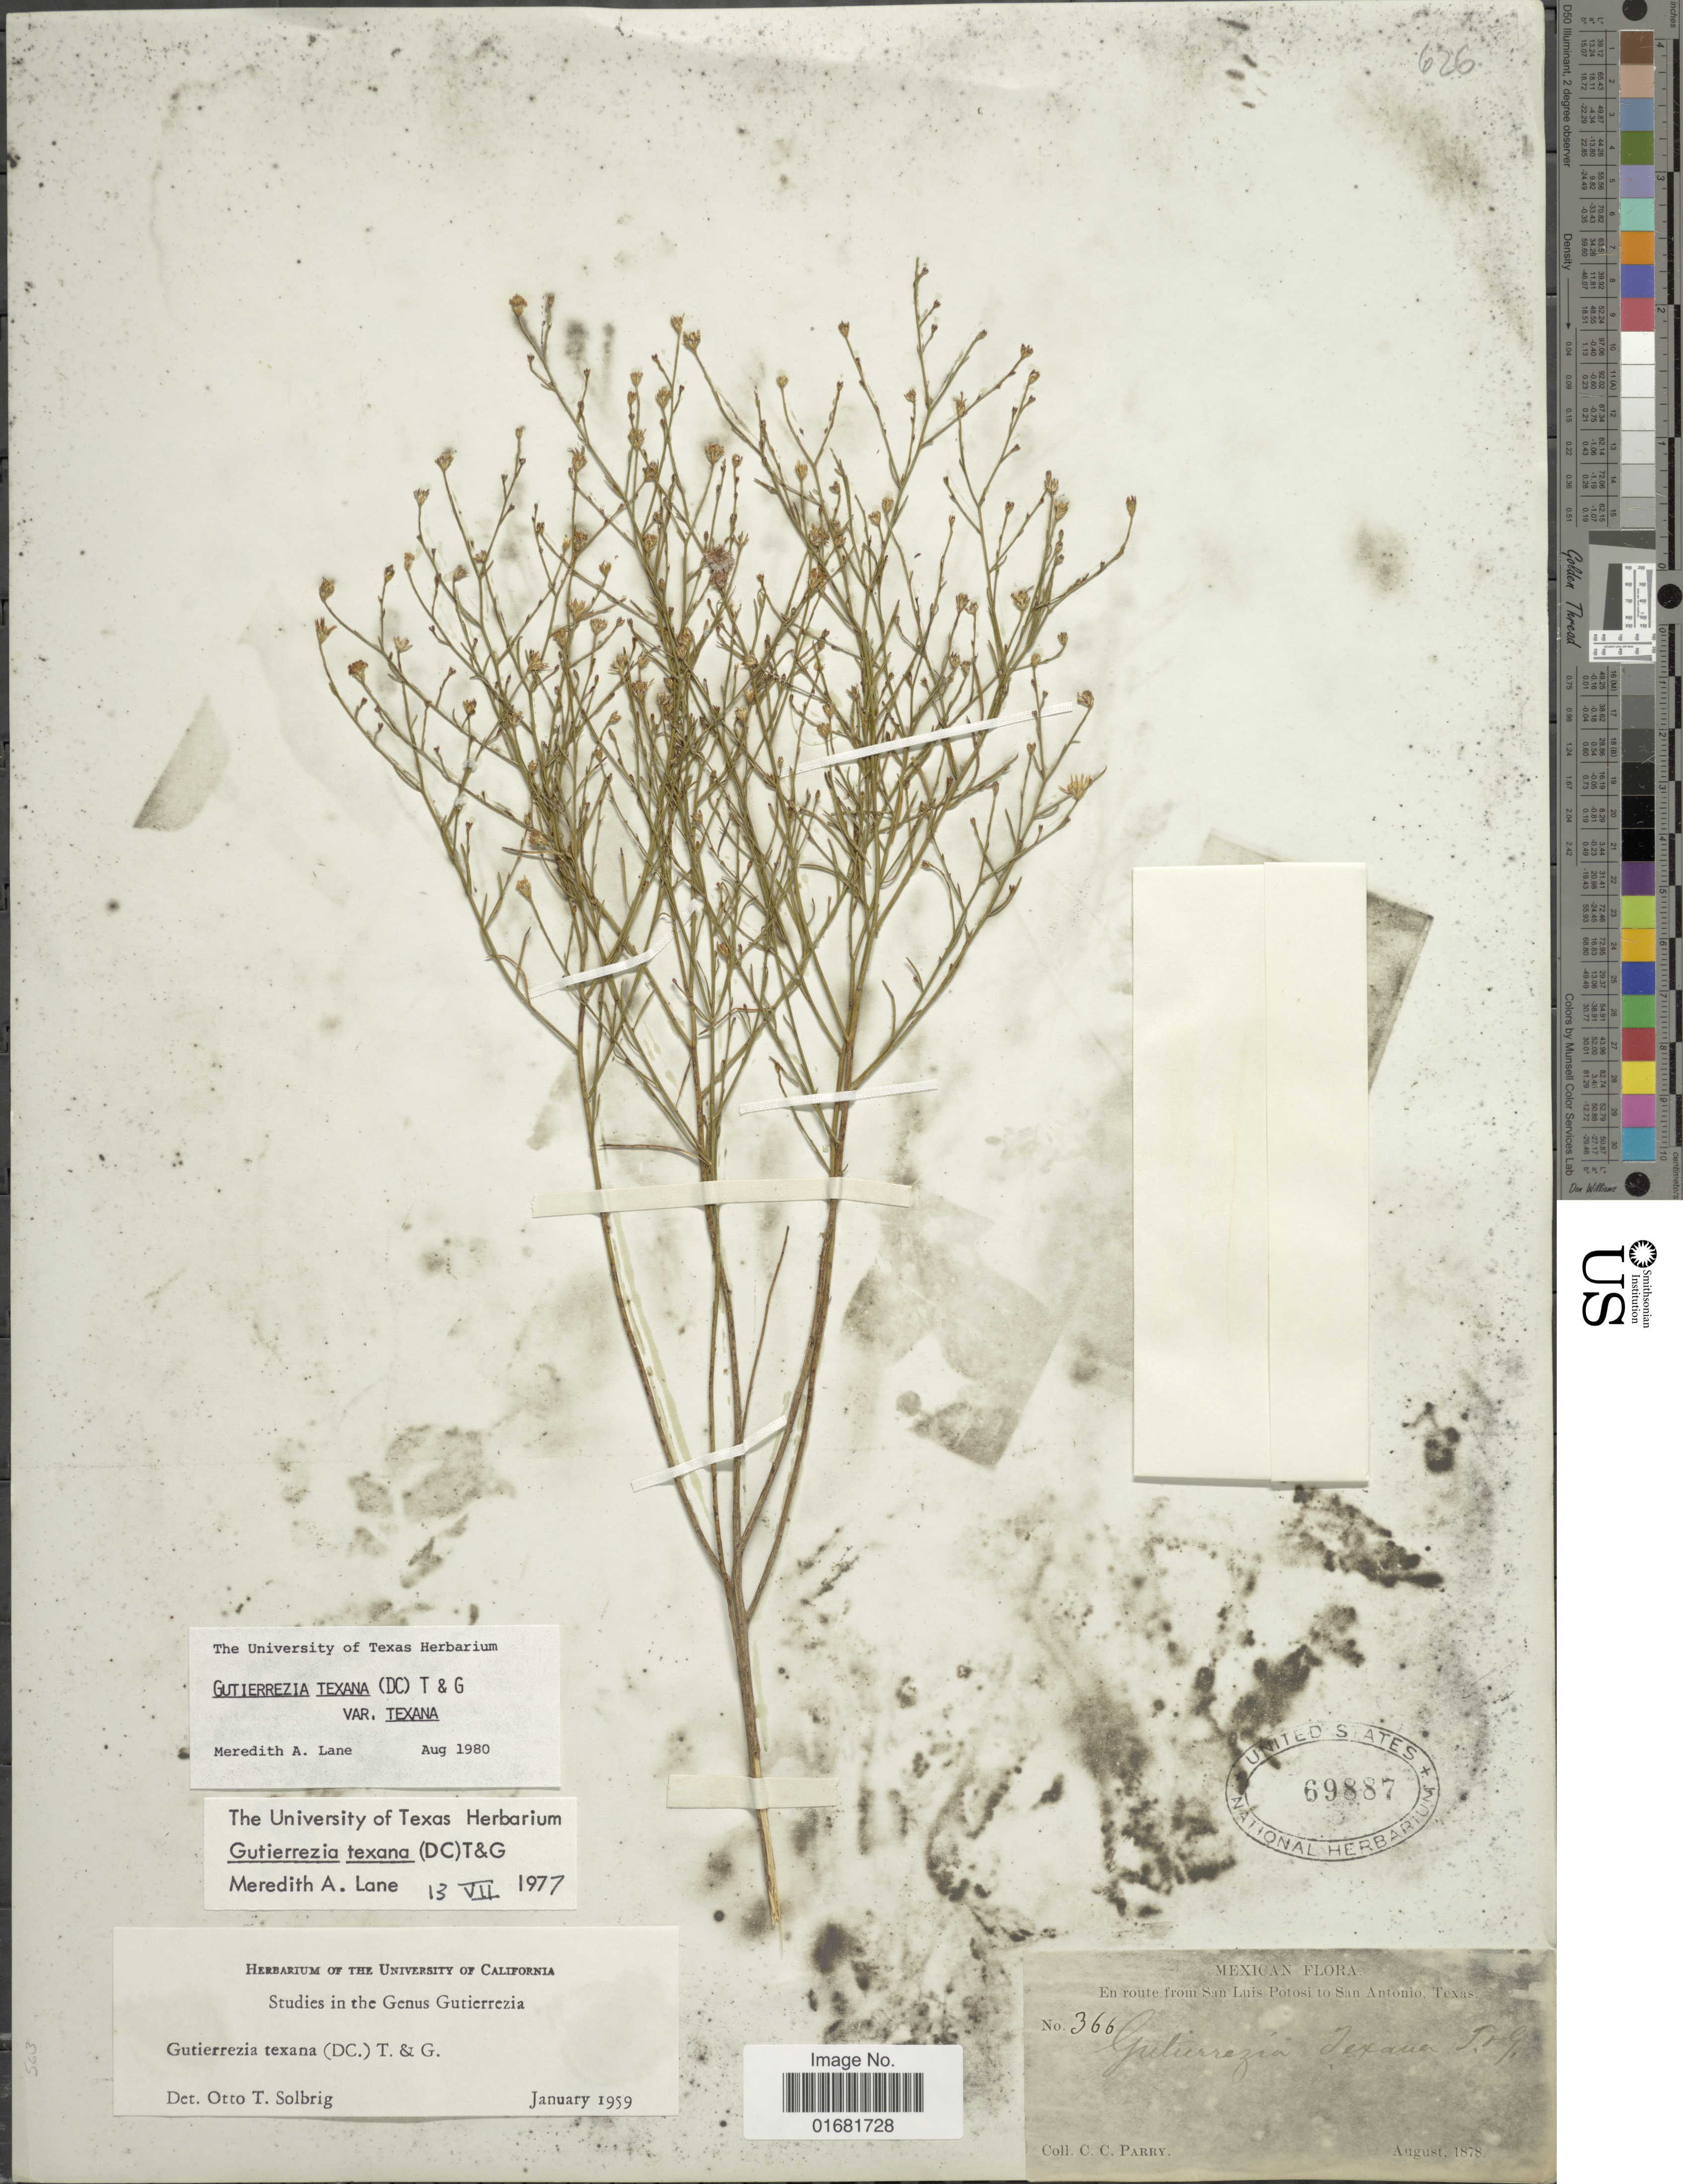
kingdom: Plantae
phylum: Tracheophyta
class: Magnoliopsida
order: Asterales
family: Asteraceae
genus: Gutierrezia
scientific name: Gutierrezia texana var. texana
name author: (DC.) Torr. & A. Gray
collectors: C. C. Parry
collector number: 366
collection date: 1878-08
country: Mexico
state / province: San Luis Potosí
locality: En route from San Luis Potosi to San Antonio, Texas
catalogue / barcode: US 69887